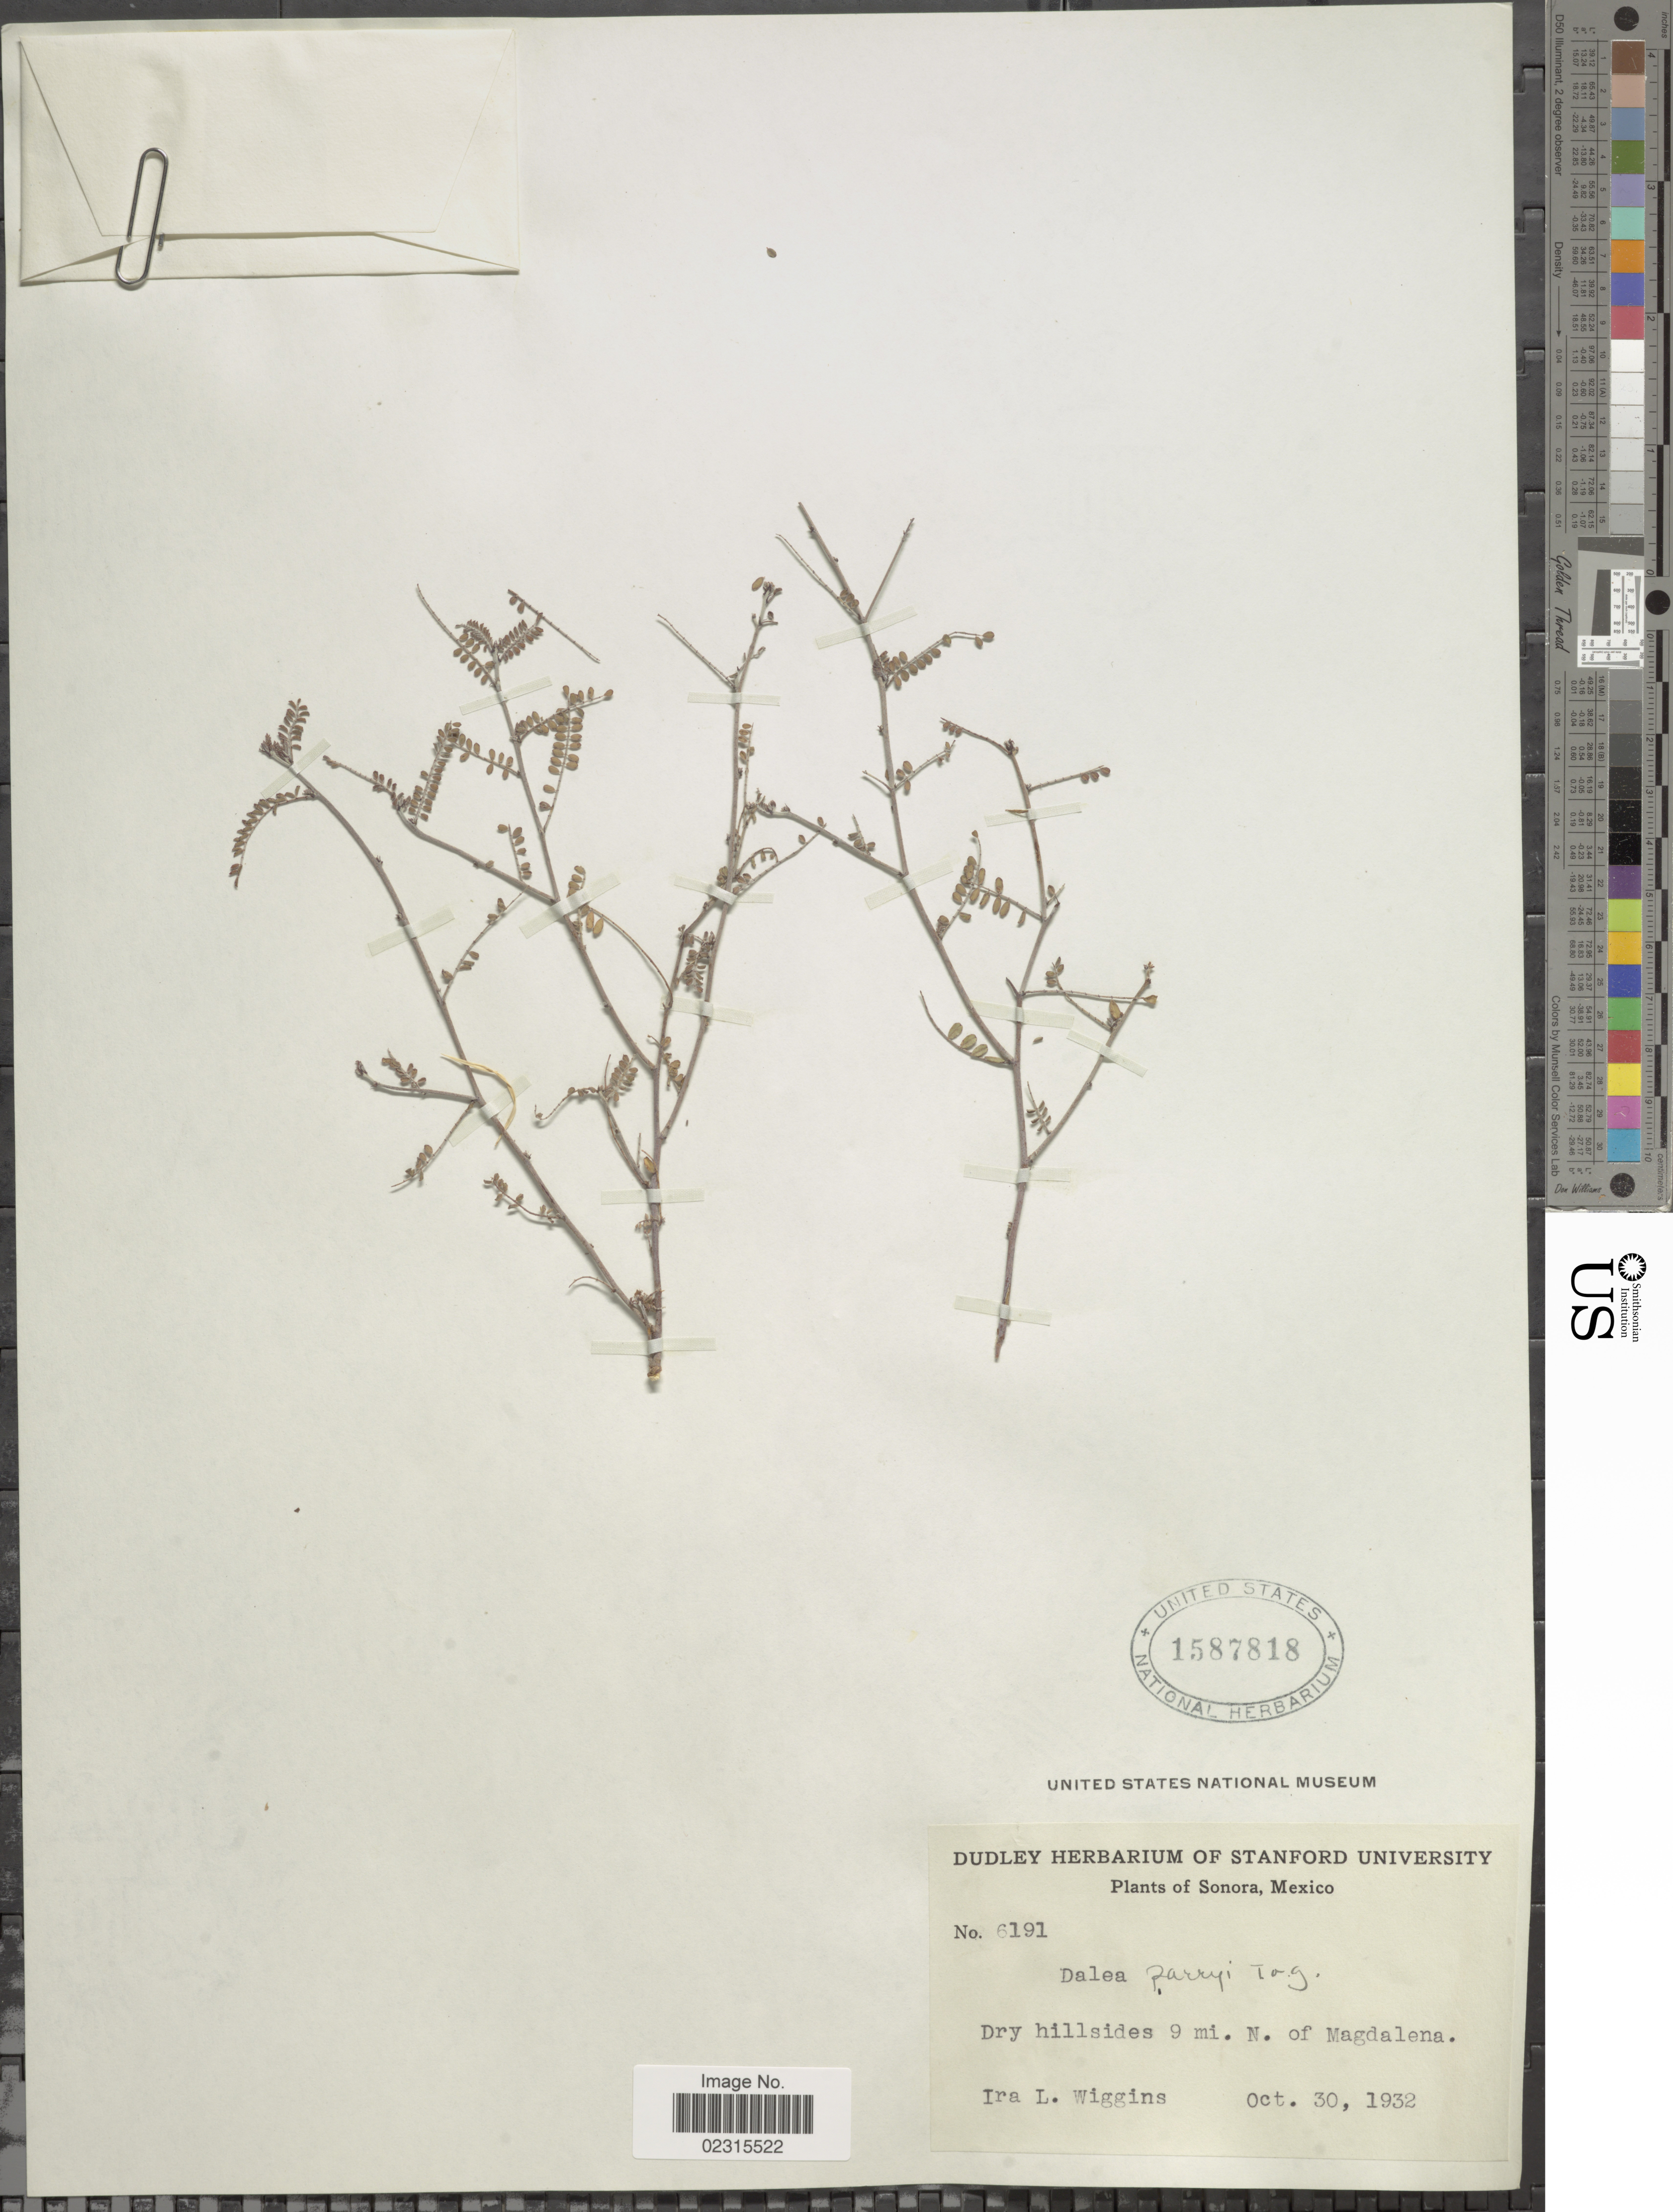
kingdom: Plantae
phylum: Tracheophyta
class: Magnoliopsida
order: Fabales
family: Fabaceae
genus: Marina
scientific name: Marina parryi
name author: (Torr. & A. Gray) Barneby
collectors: I. L. Wiggins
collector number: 6191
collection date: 1932-10-30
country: Mexico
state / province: Sonora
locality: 9 mi. N. of Magdalena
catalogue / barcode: US 1587818